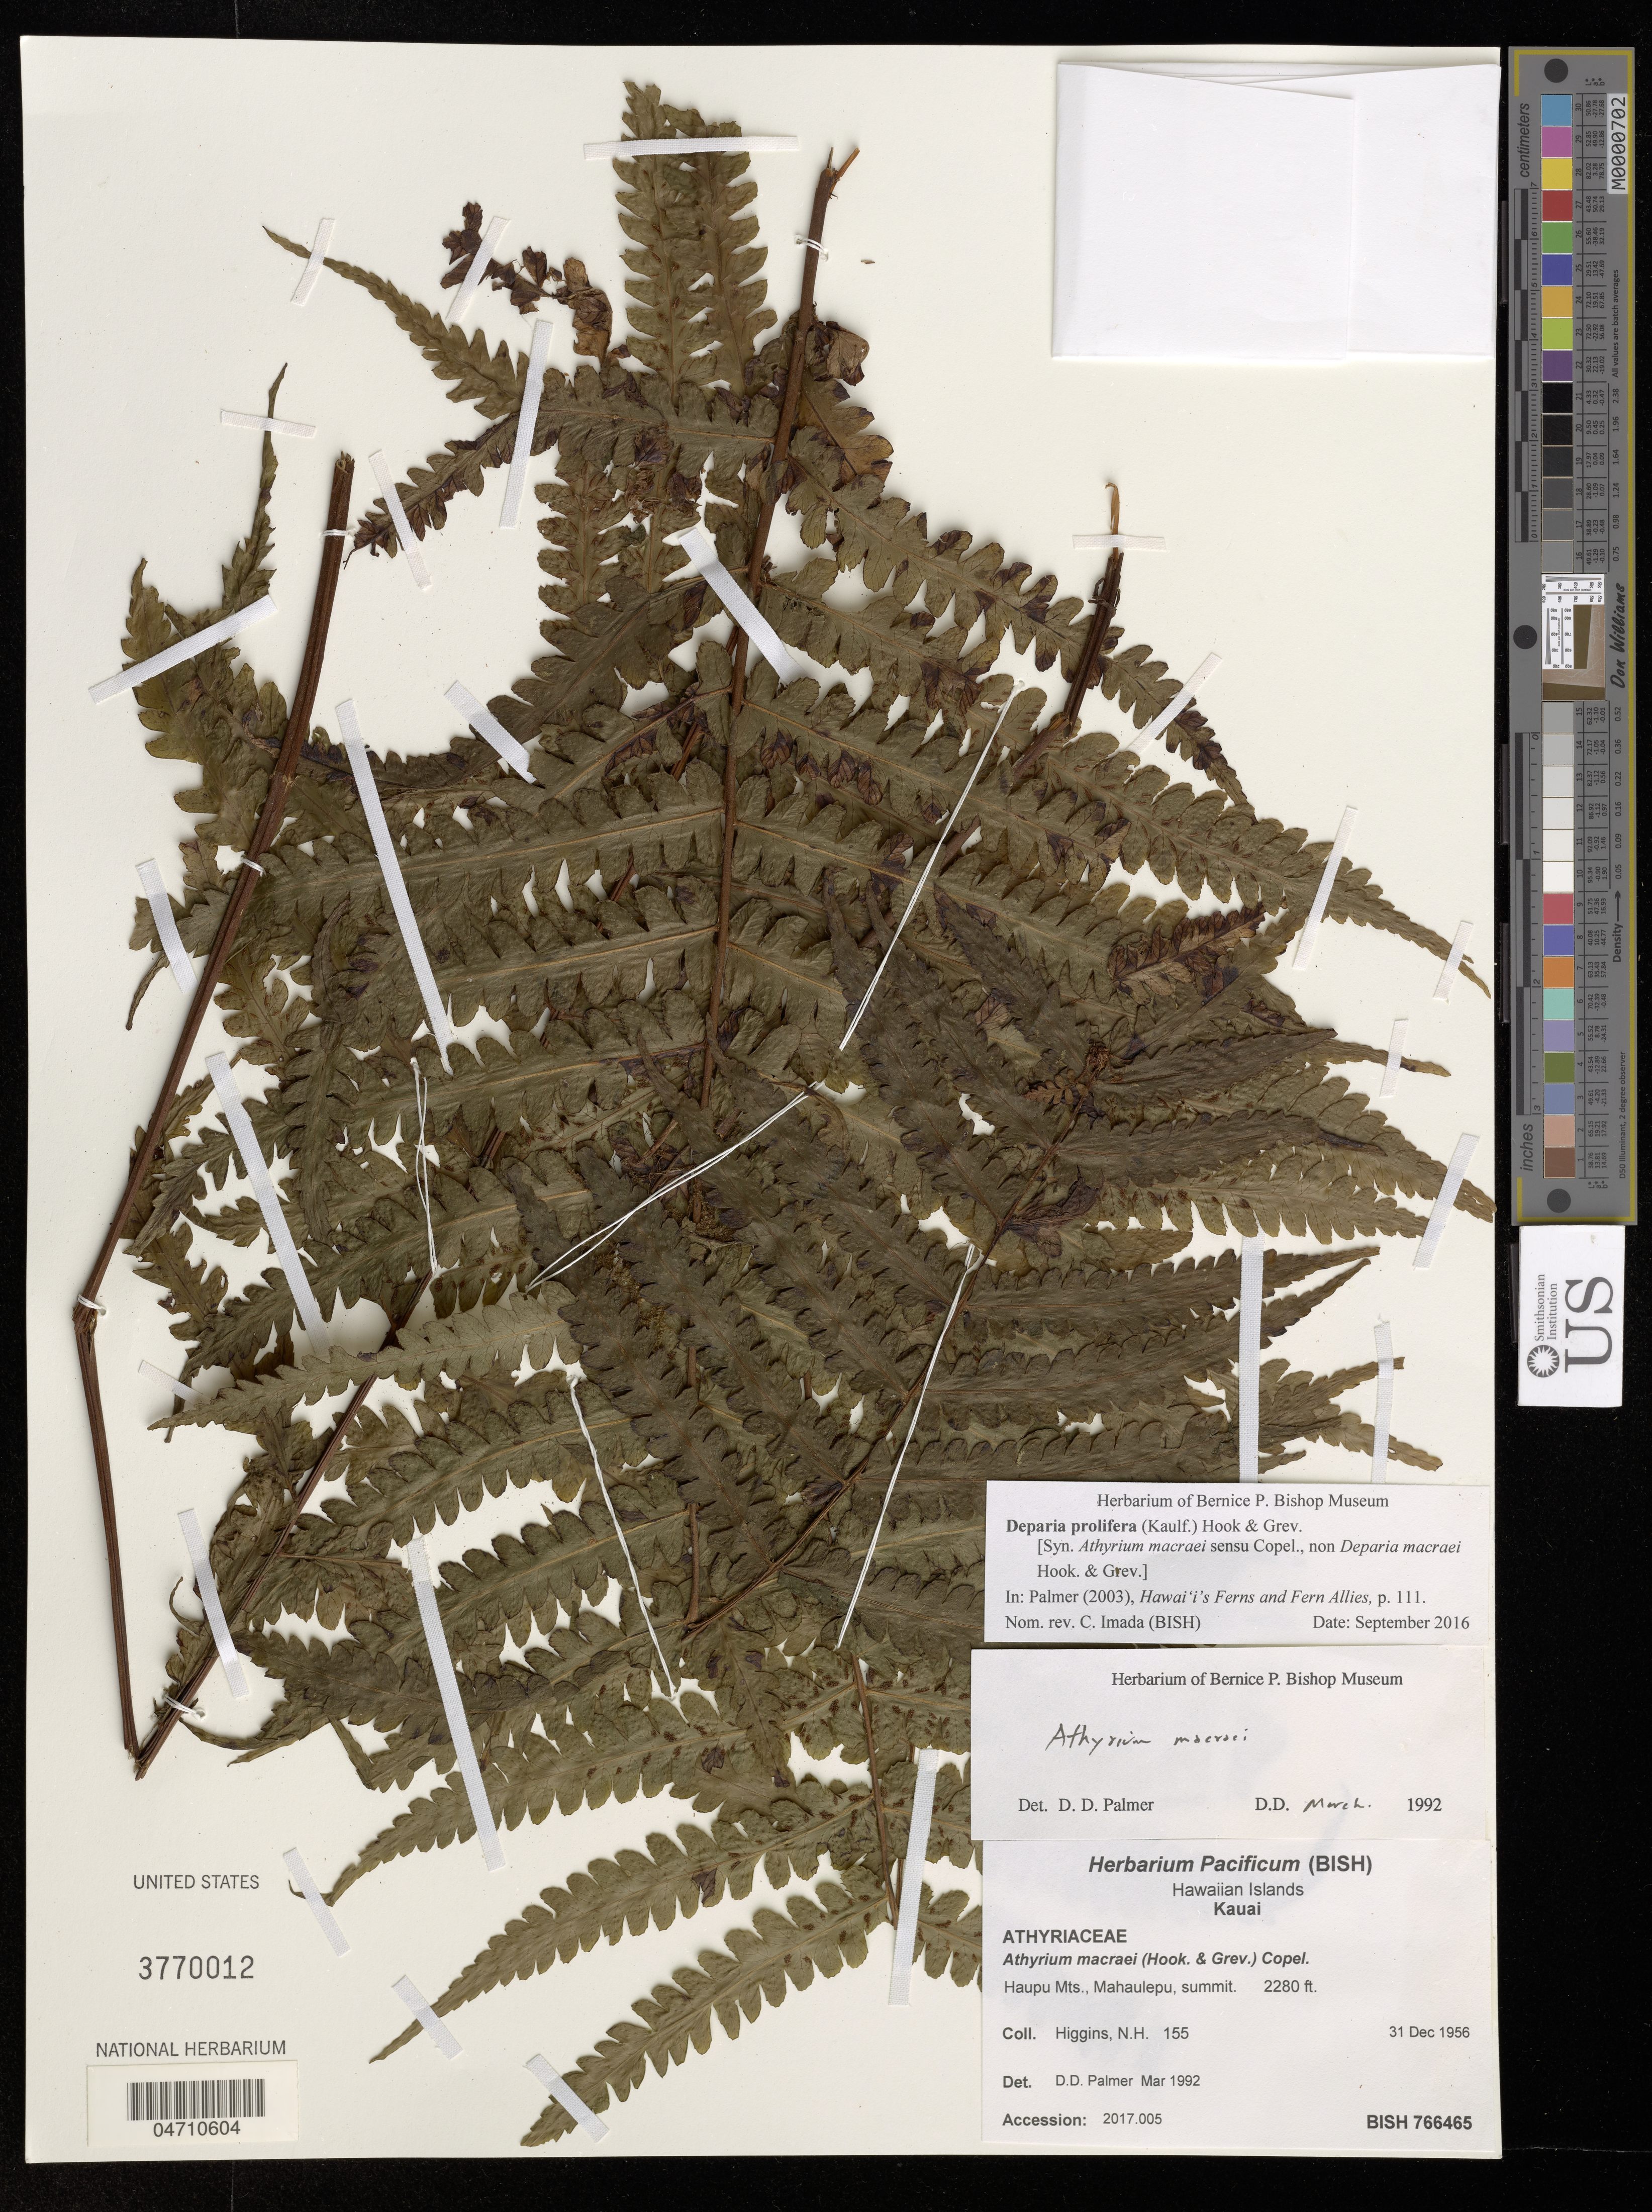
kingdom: Plantae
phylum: Tracheophyta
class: Polypodiopsida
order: Polypodiales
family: Athyriaceae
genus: Deparia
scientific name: Deparia prolifera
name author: (Kaulf.) Hook. & Grev.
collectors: N. Higgins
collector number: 155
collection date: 1956-12-31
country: United States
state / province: Hawaii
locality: Hawaiian Islands. Kauai. Haupu Mts., Mahaulepu, summit.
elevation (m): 695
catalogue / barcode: US 3770012